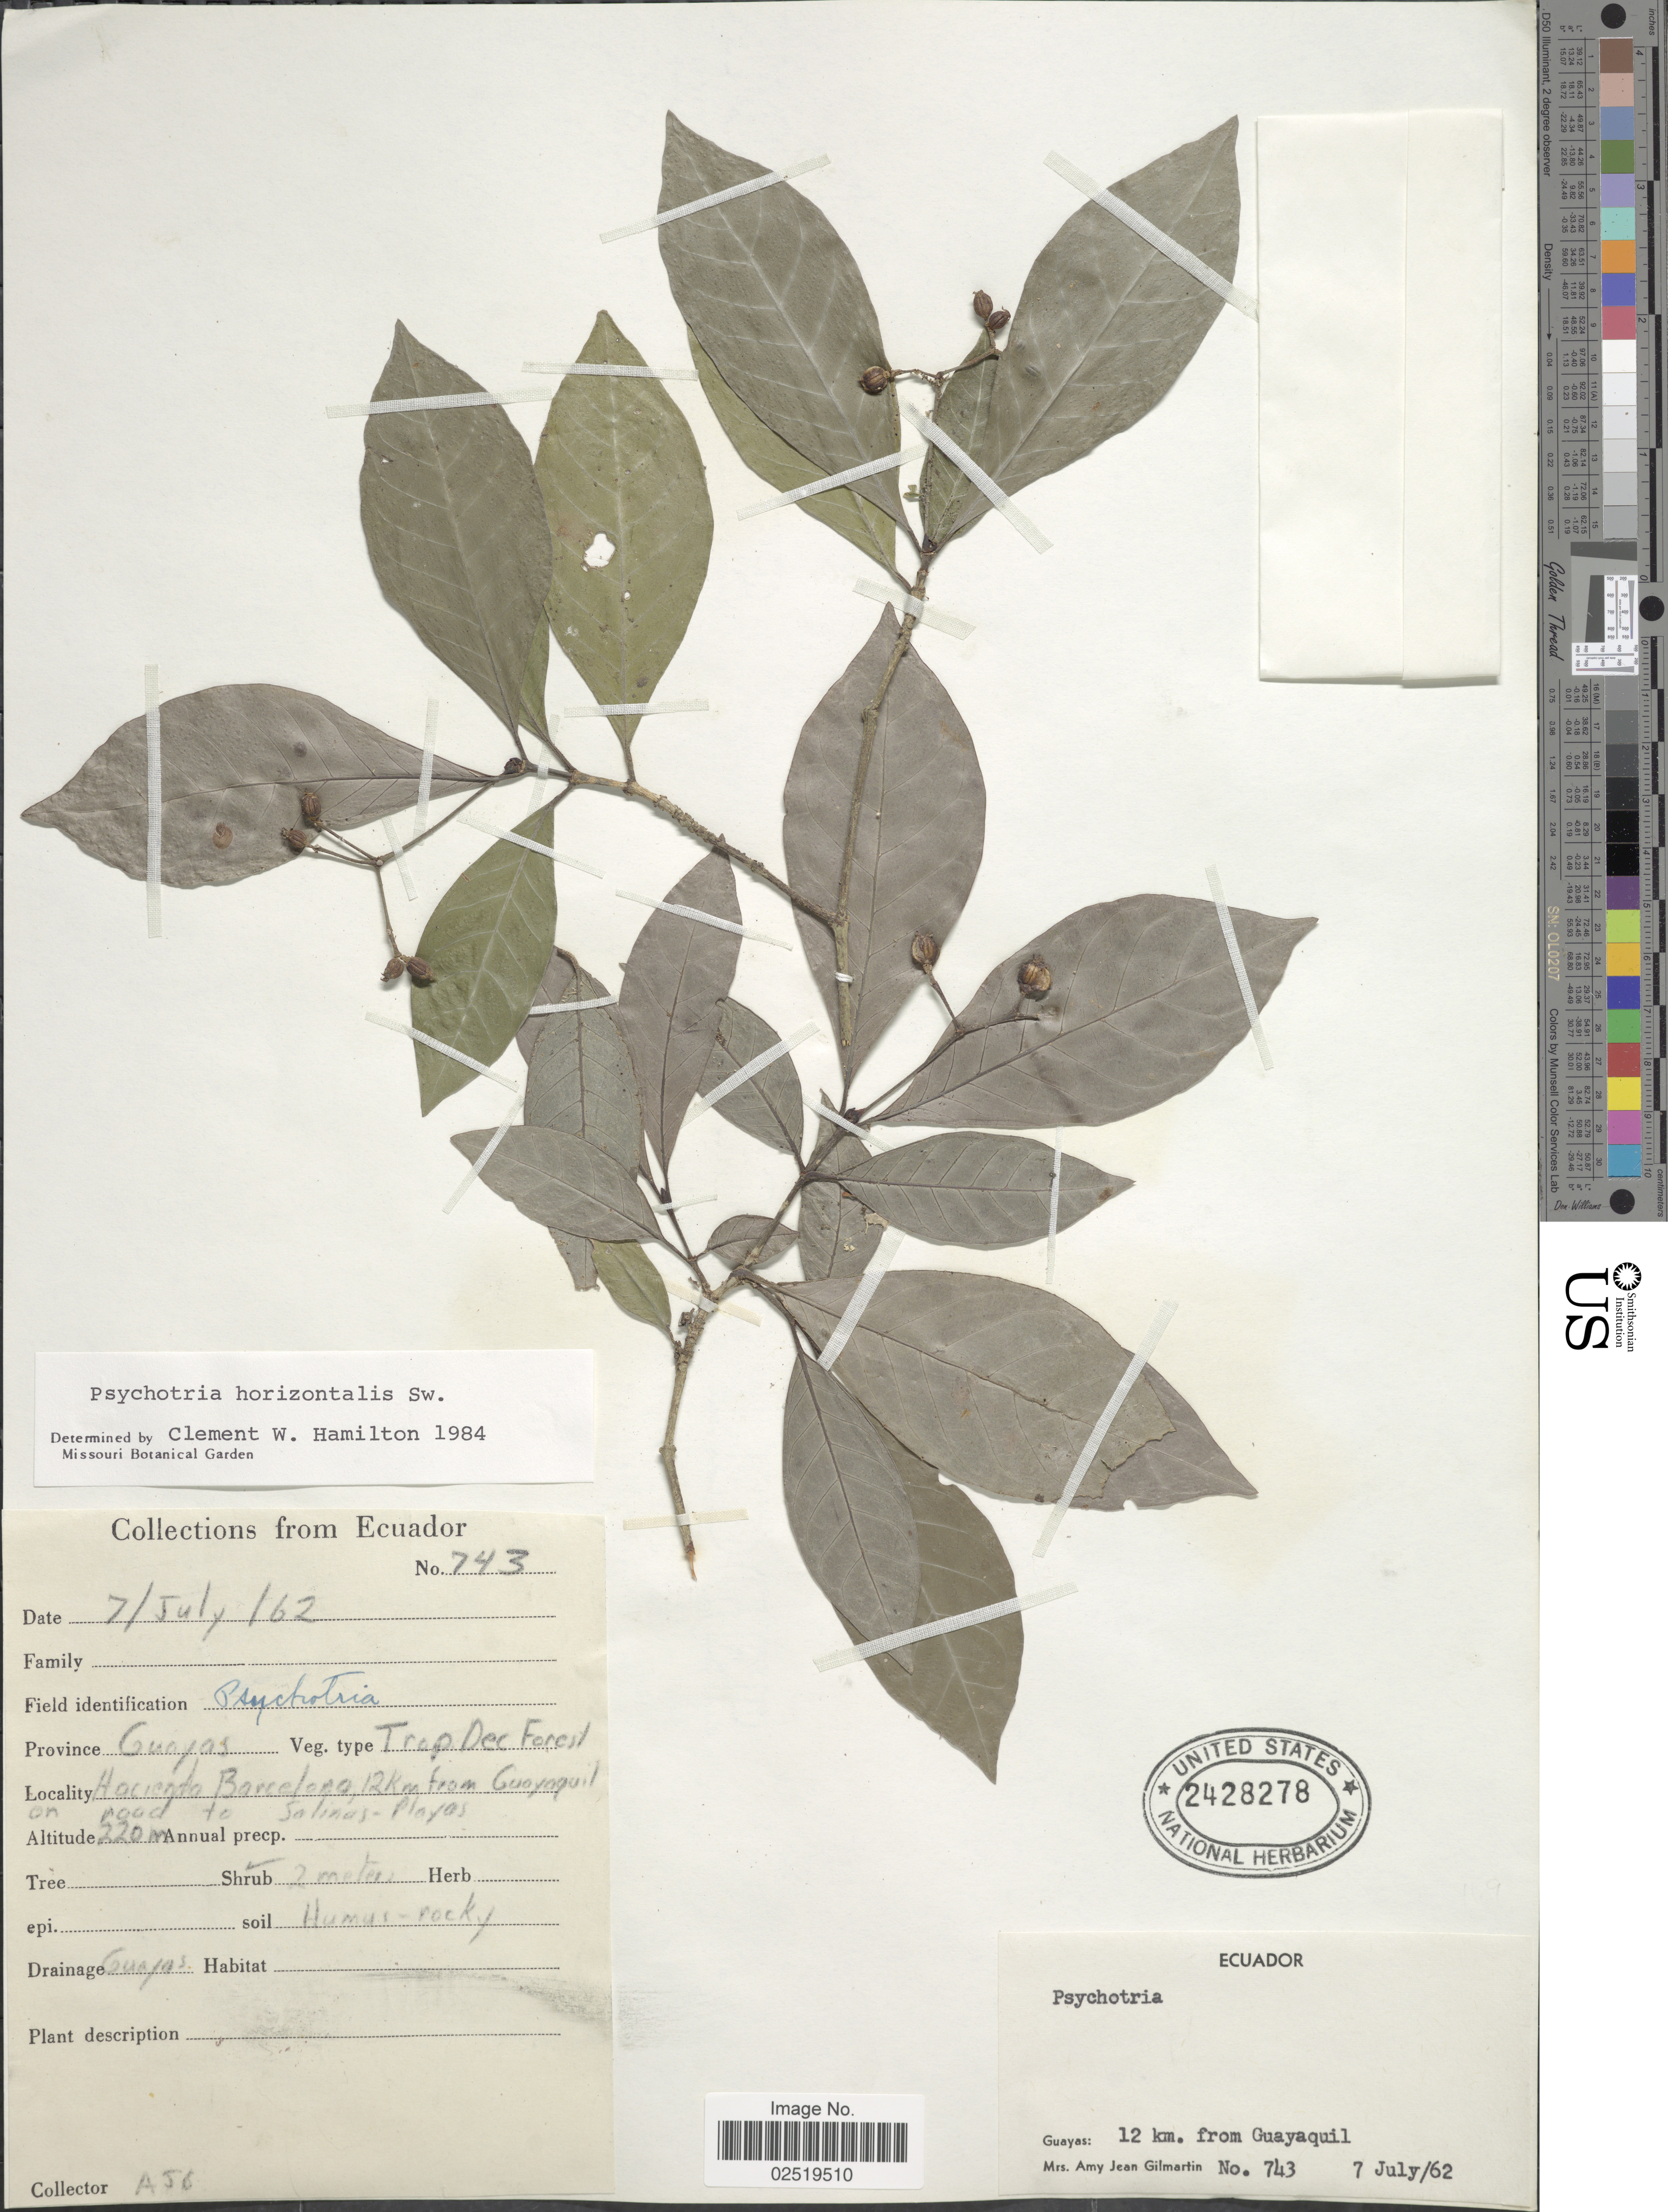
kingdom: Plantae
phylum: Tracheophyta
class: Magnoliopsida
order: Gentianales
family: Rubiaceae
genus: Psychotria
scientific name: Psychotria horizontalis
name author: Sw.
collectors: A. J. Gilmartin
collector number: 743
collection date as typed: Transcribed d/m/y: 7/6/62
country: Ecuador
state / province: Guayas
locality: Hacienda Barcelona, 12 Km west of Guayaquil on road to Salinas-Playas.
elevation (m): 220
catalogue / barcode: US 2428278